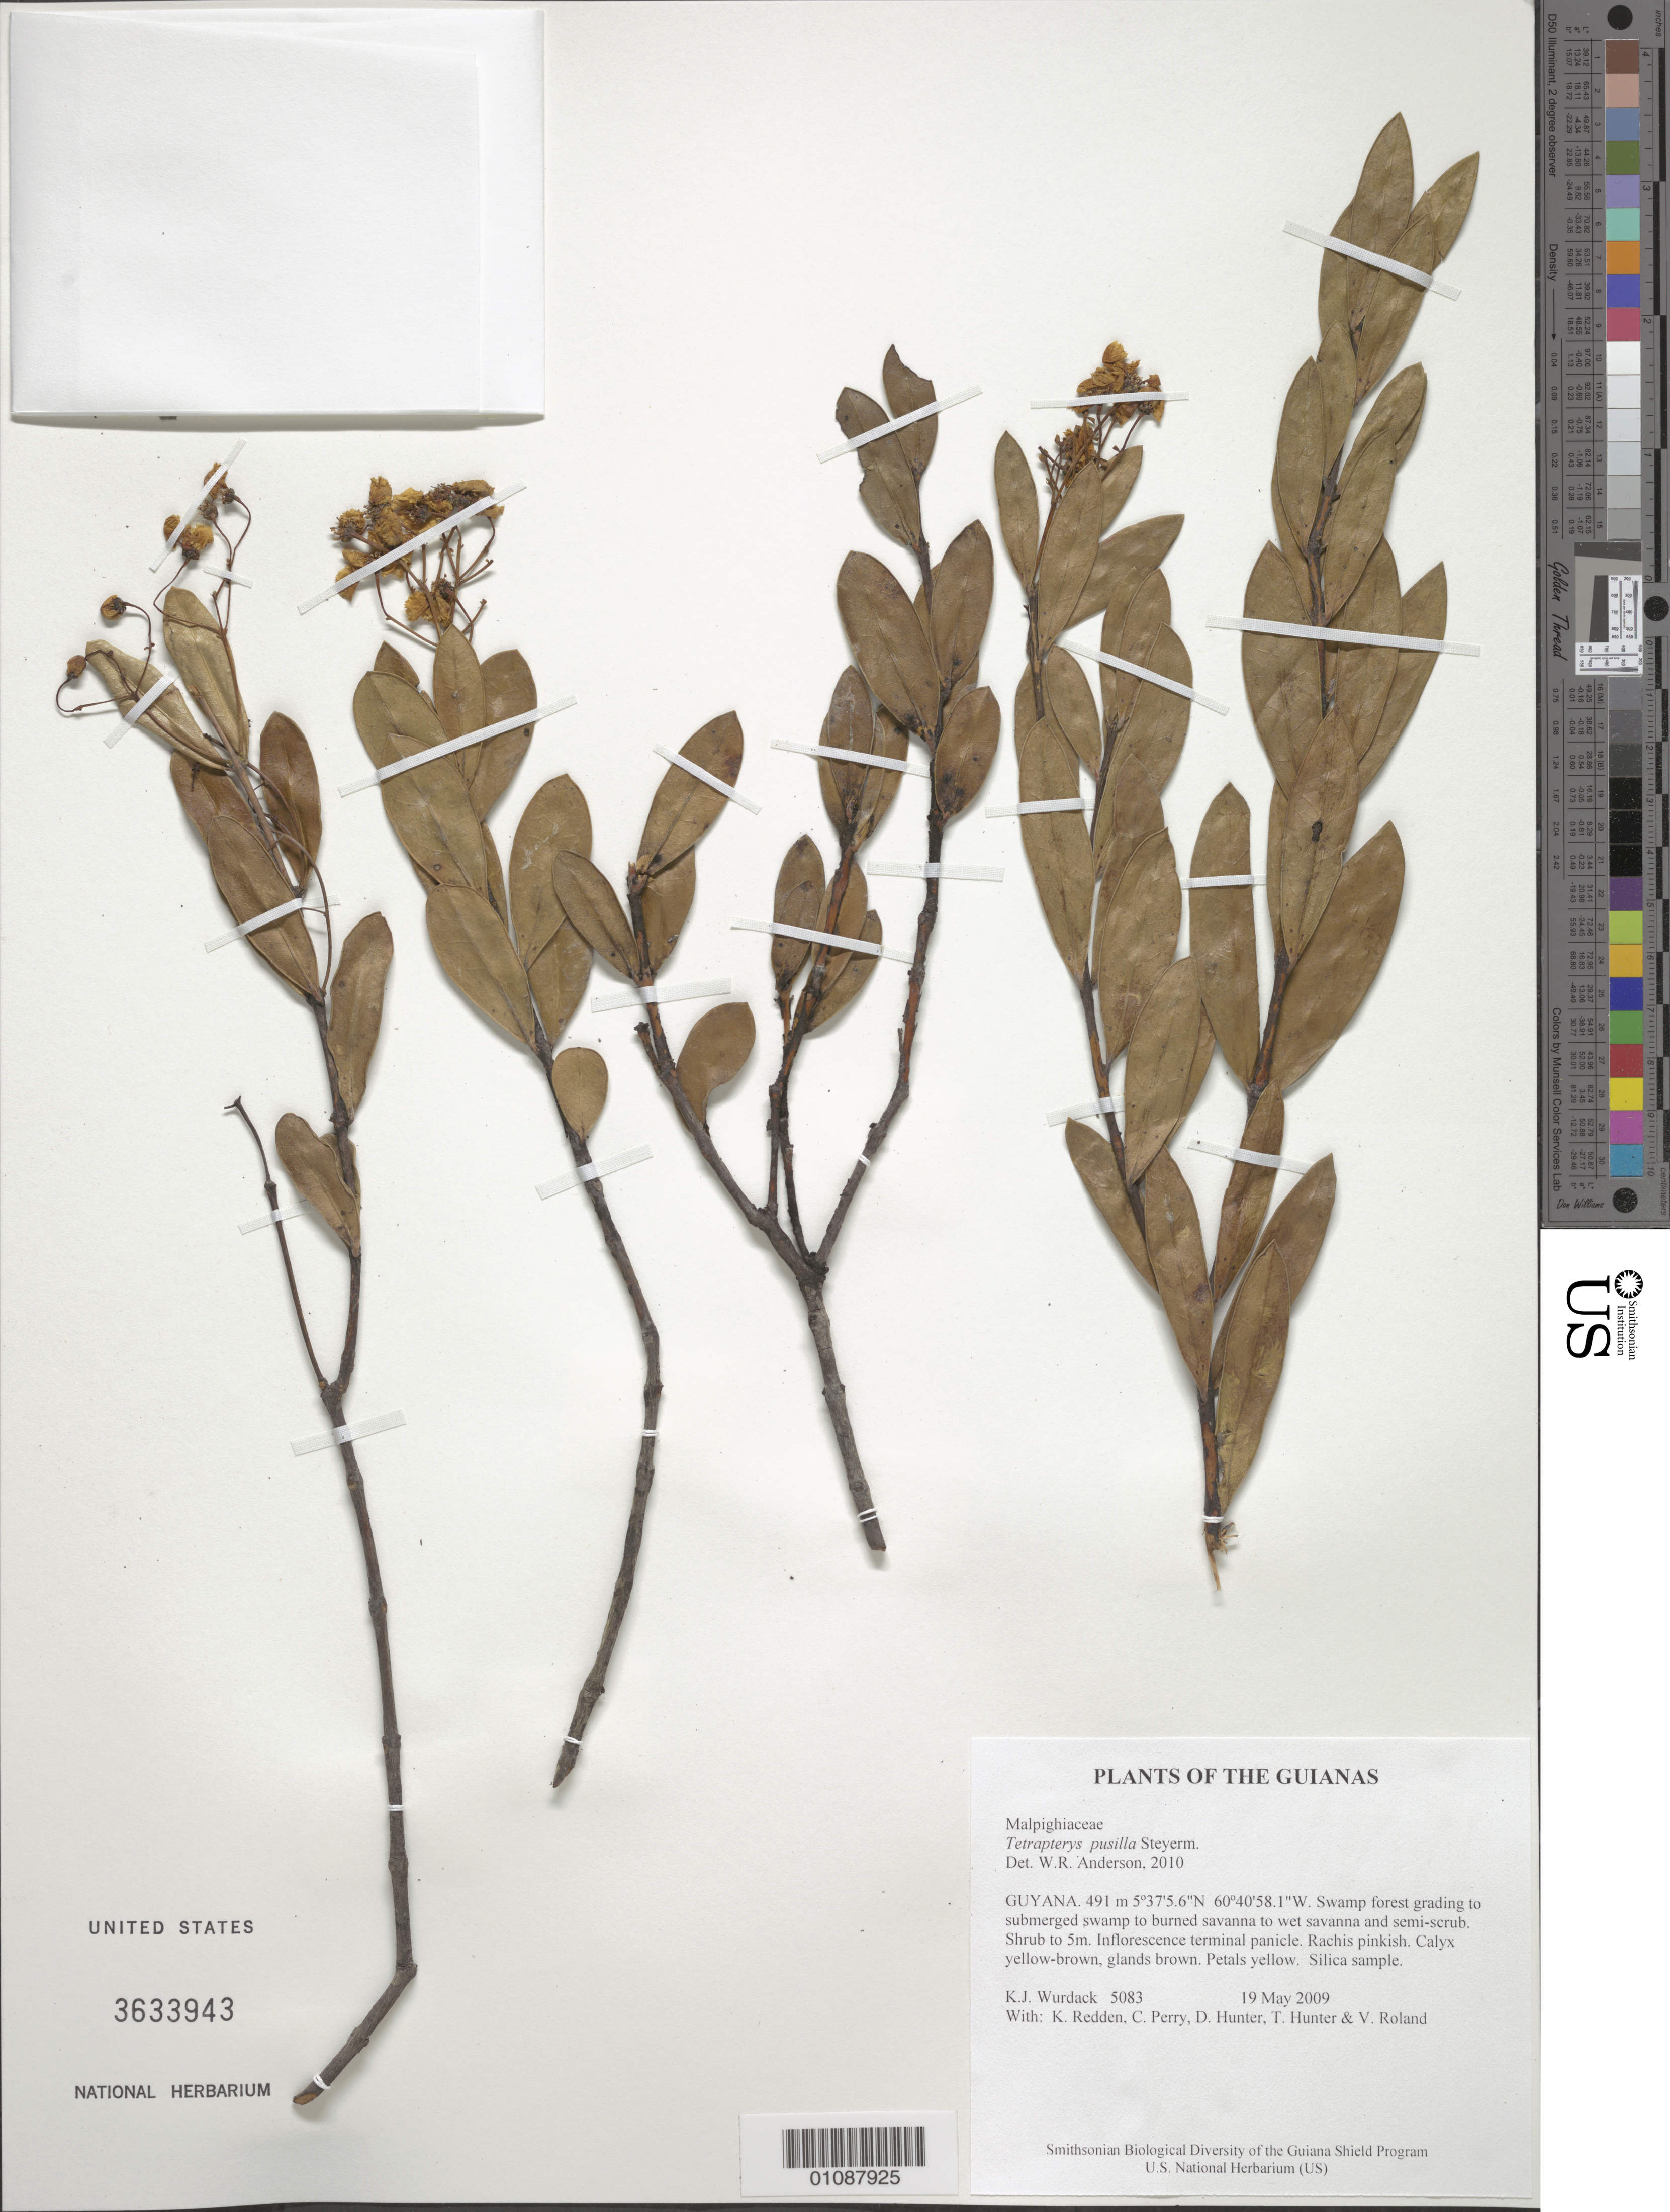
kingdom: Plantae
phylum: Tracheophyta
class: Magnoliopsida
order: Malpighiales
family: Malpighiaceae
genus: Glicophyllum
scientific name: Glicophyllum pusillum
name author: (Steyerm.) R.F. Almeida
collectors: K. Wurdack, K. M. Redden, C. Perry, D. Hunter, T. Hunter & V. Roland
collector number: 5083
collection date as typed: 19 May 2009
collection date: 2009-05-19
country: Guyana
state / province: Cuyuni-Mazaruni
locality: Kato River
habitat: Swamp forest grading to submerged swamp to burned savanna to wet savanna and semi-scrub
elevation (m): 491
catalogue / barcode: US 3633943